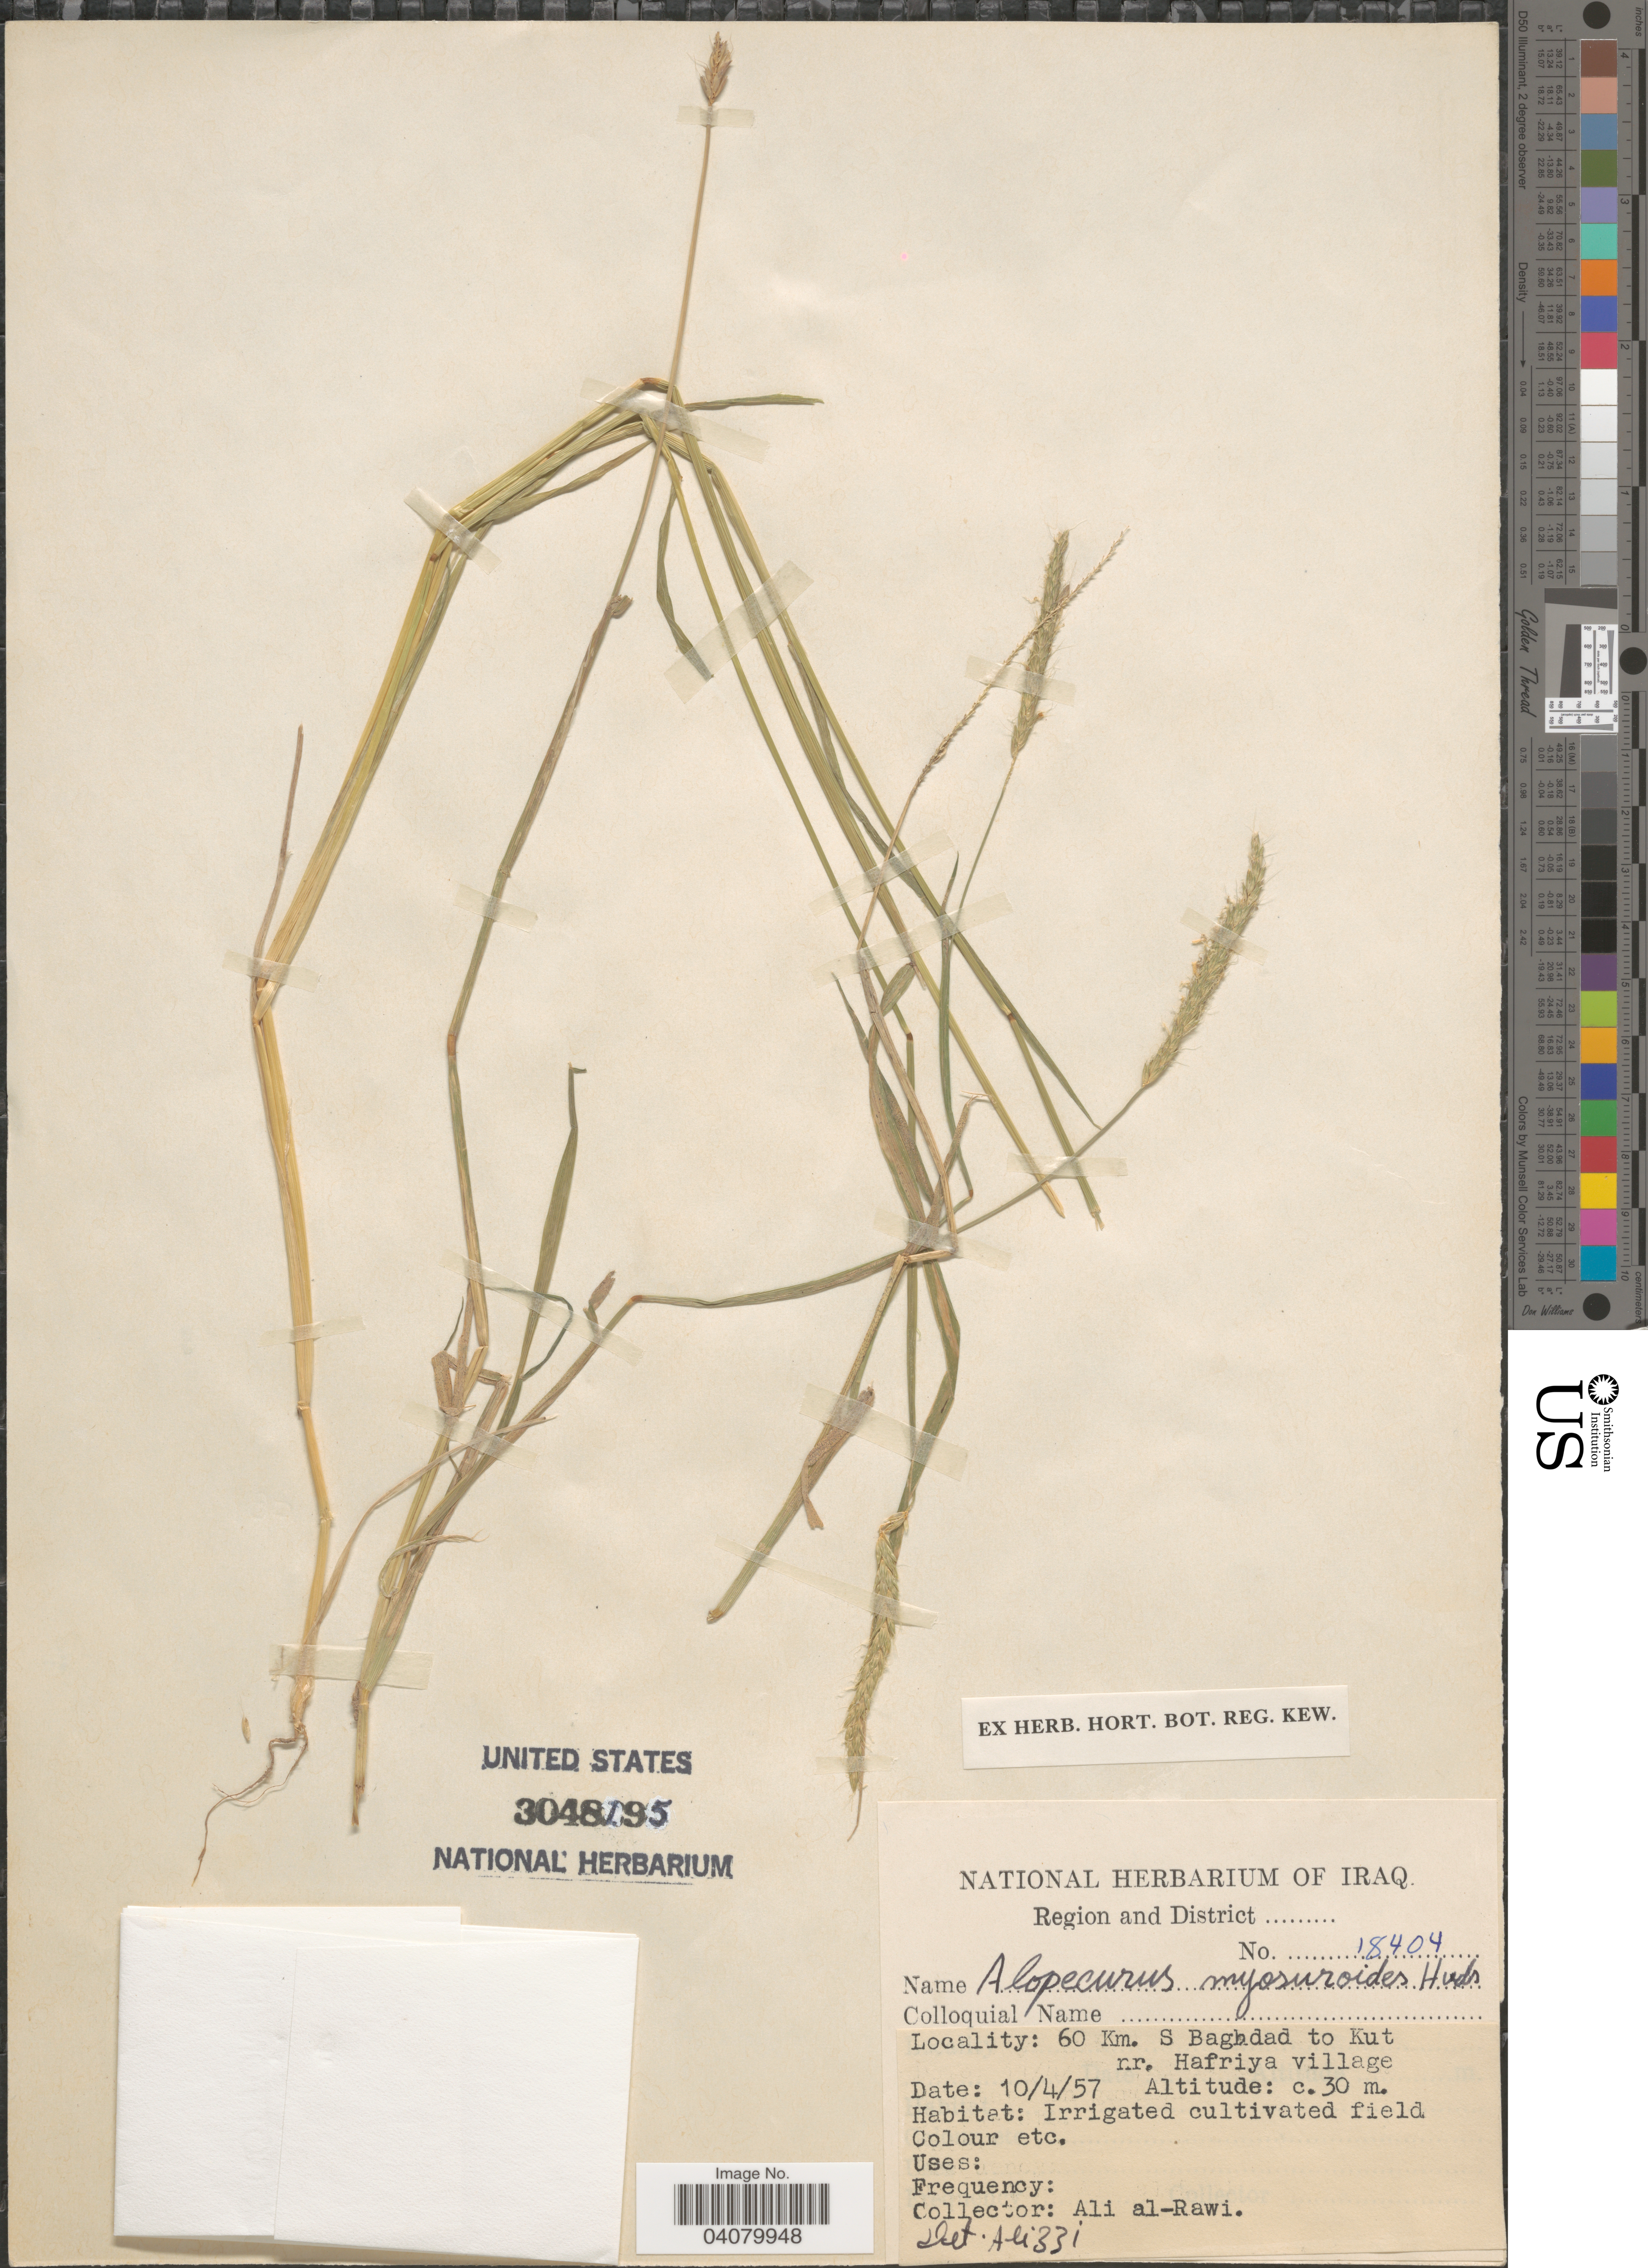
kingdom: Plantae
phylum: Tracheophyta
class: Liliopsida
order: Poales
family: Poaceae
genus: Alopecurus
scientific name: Alopecurus myosuroides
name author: Huds.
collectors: A. al Rawi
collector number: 18404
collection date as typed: Transcribed d/m/y: 10/4/57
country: Iraq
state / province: Baghdad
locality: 60 Km. S Baghdad to Kut nr. Hafriya village. Irrigated cultivated field.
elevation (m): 30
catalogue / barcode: US 3048195